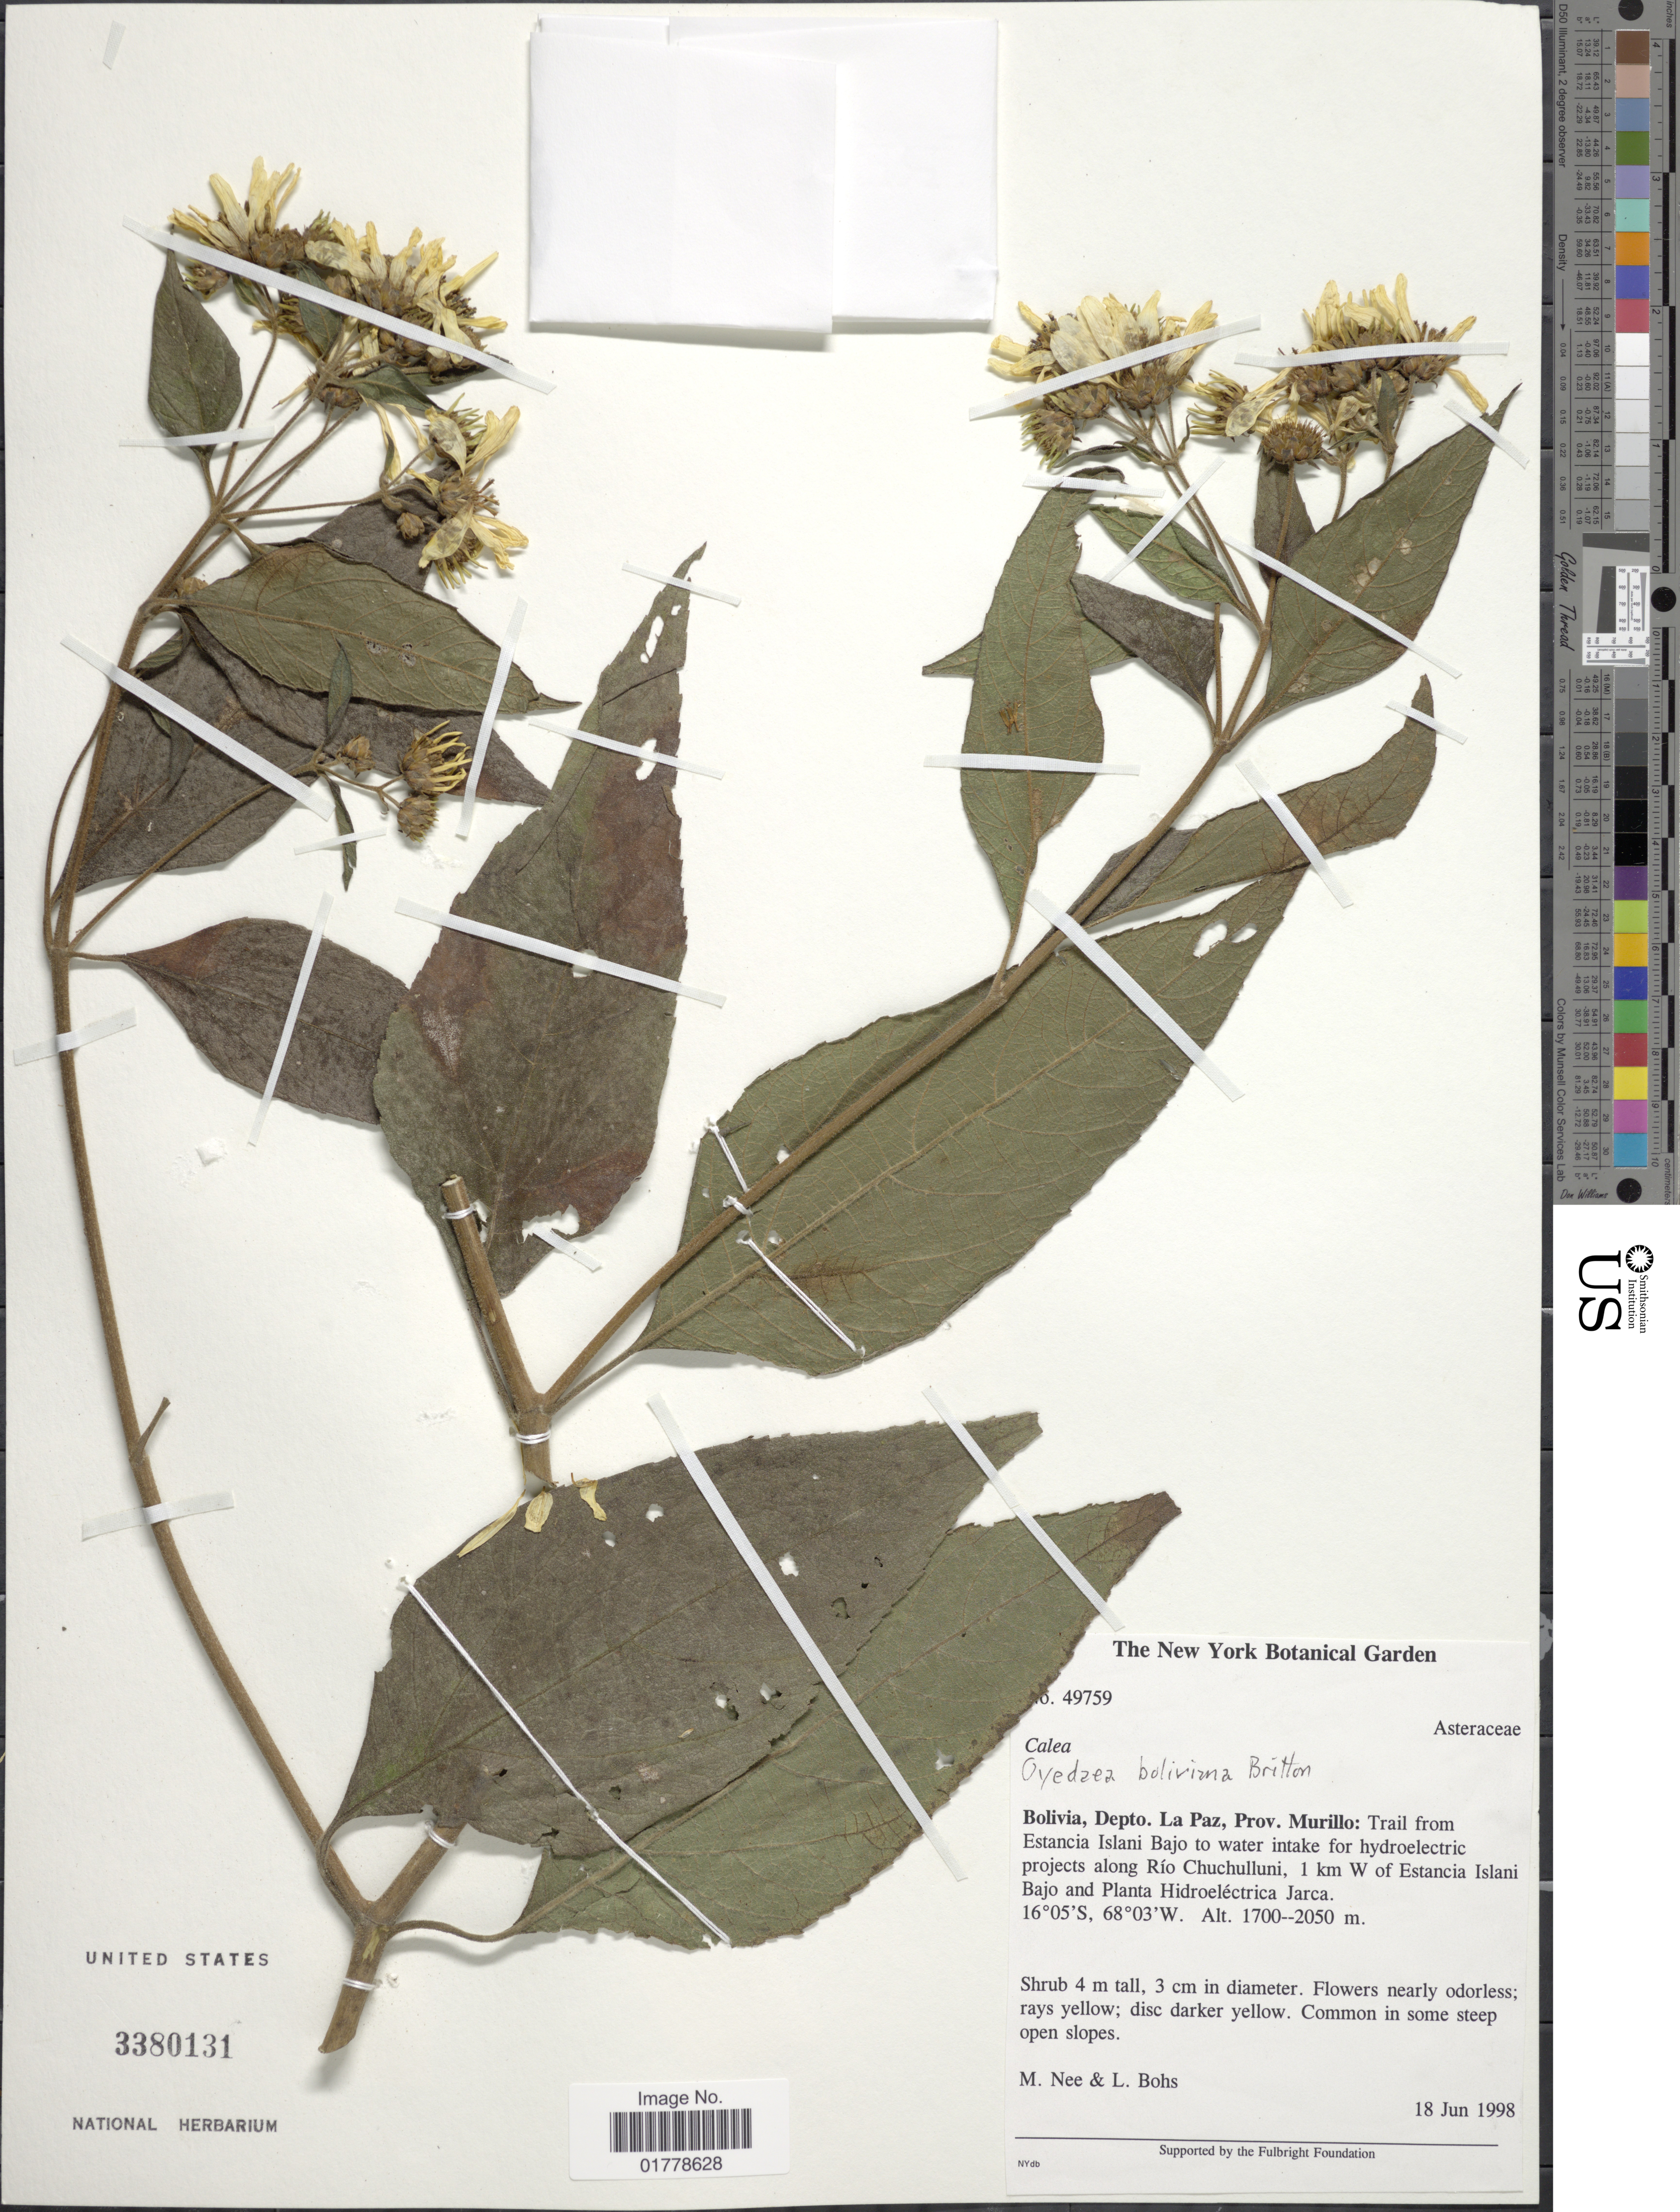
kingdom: Plantae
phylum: Tracheophyta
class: Magnoliopsida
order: Asterales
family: Asteraceae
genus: Oyedaea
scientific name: Oyedaea boliviana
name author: Britton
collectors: M. Nee & L. A. Bohs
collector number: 49759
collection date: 1998-06-18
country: Bolivia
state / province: La Paz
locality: Bolivia, Depto. La Paz, Prov. Murillo: Trail from Estancia Islani Bajo to water intake for hydroelectric projects along Río Chuchulluni, 1 km W of Estancia Islani Bajo and Planta Hidroeléctrica Jarca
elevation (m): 1700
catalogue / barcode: US 3380131